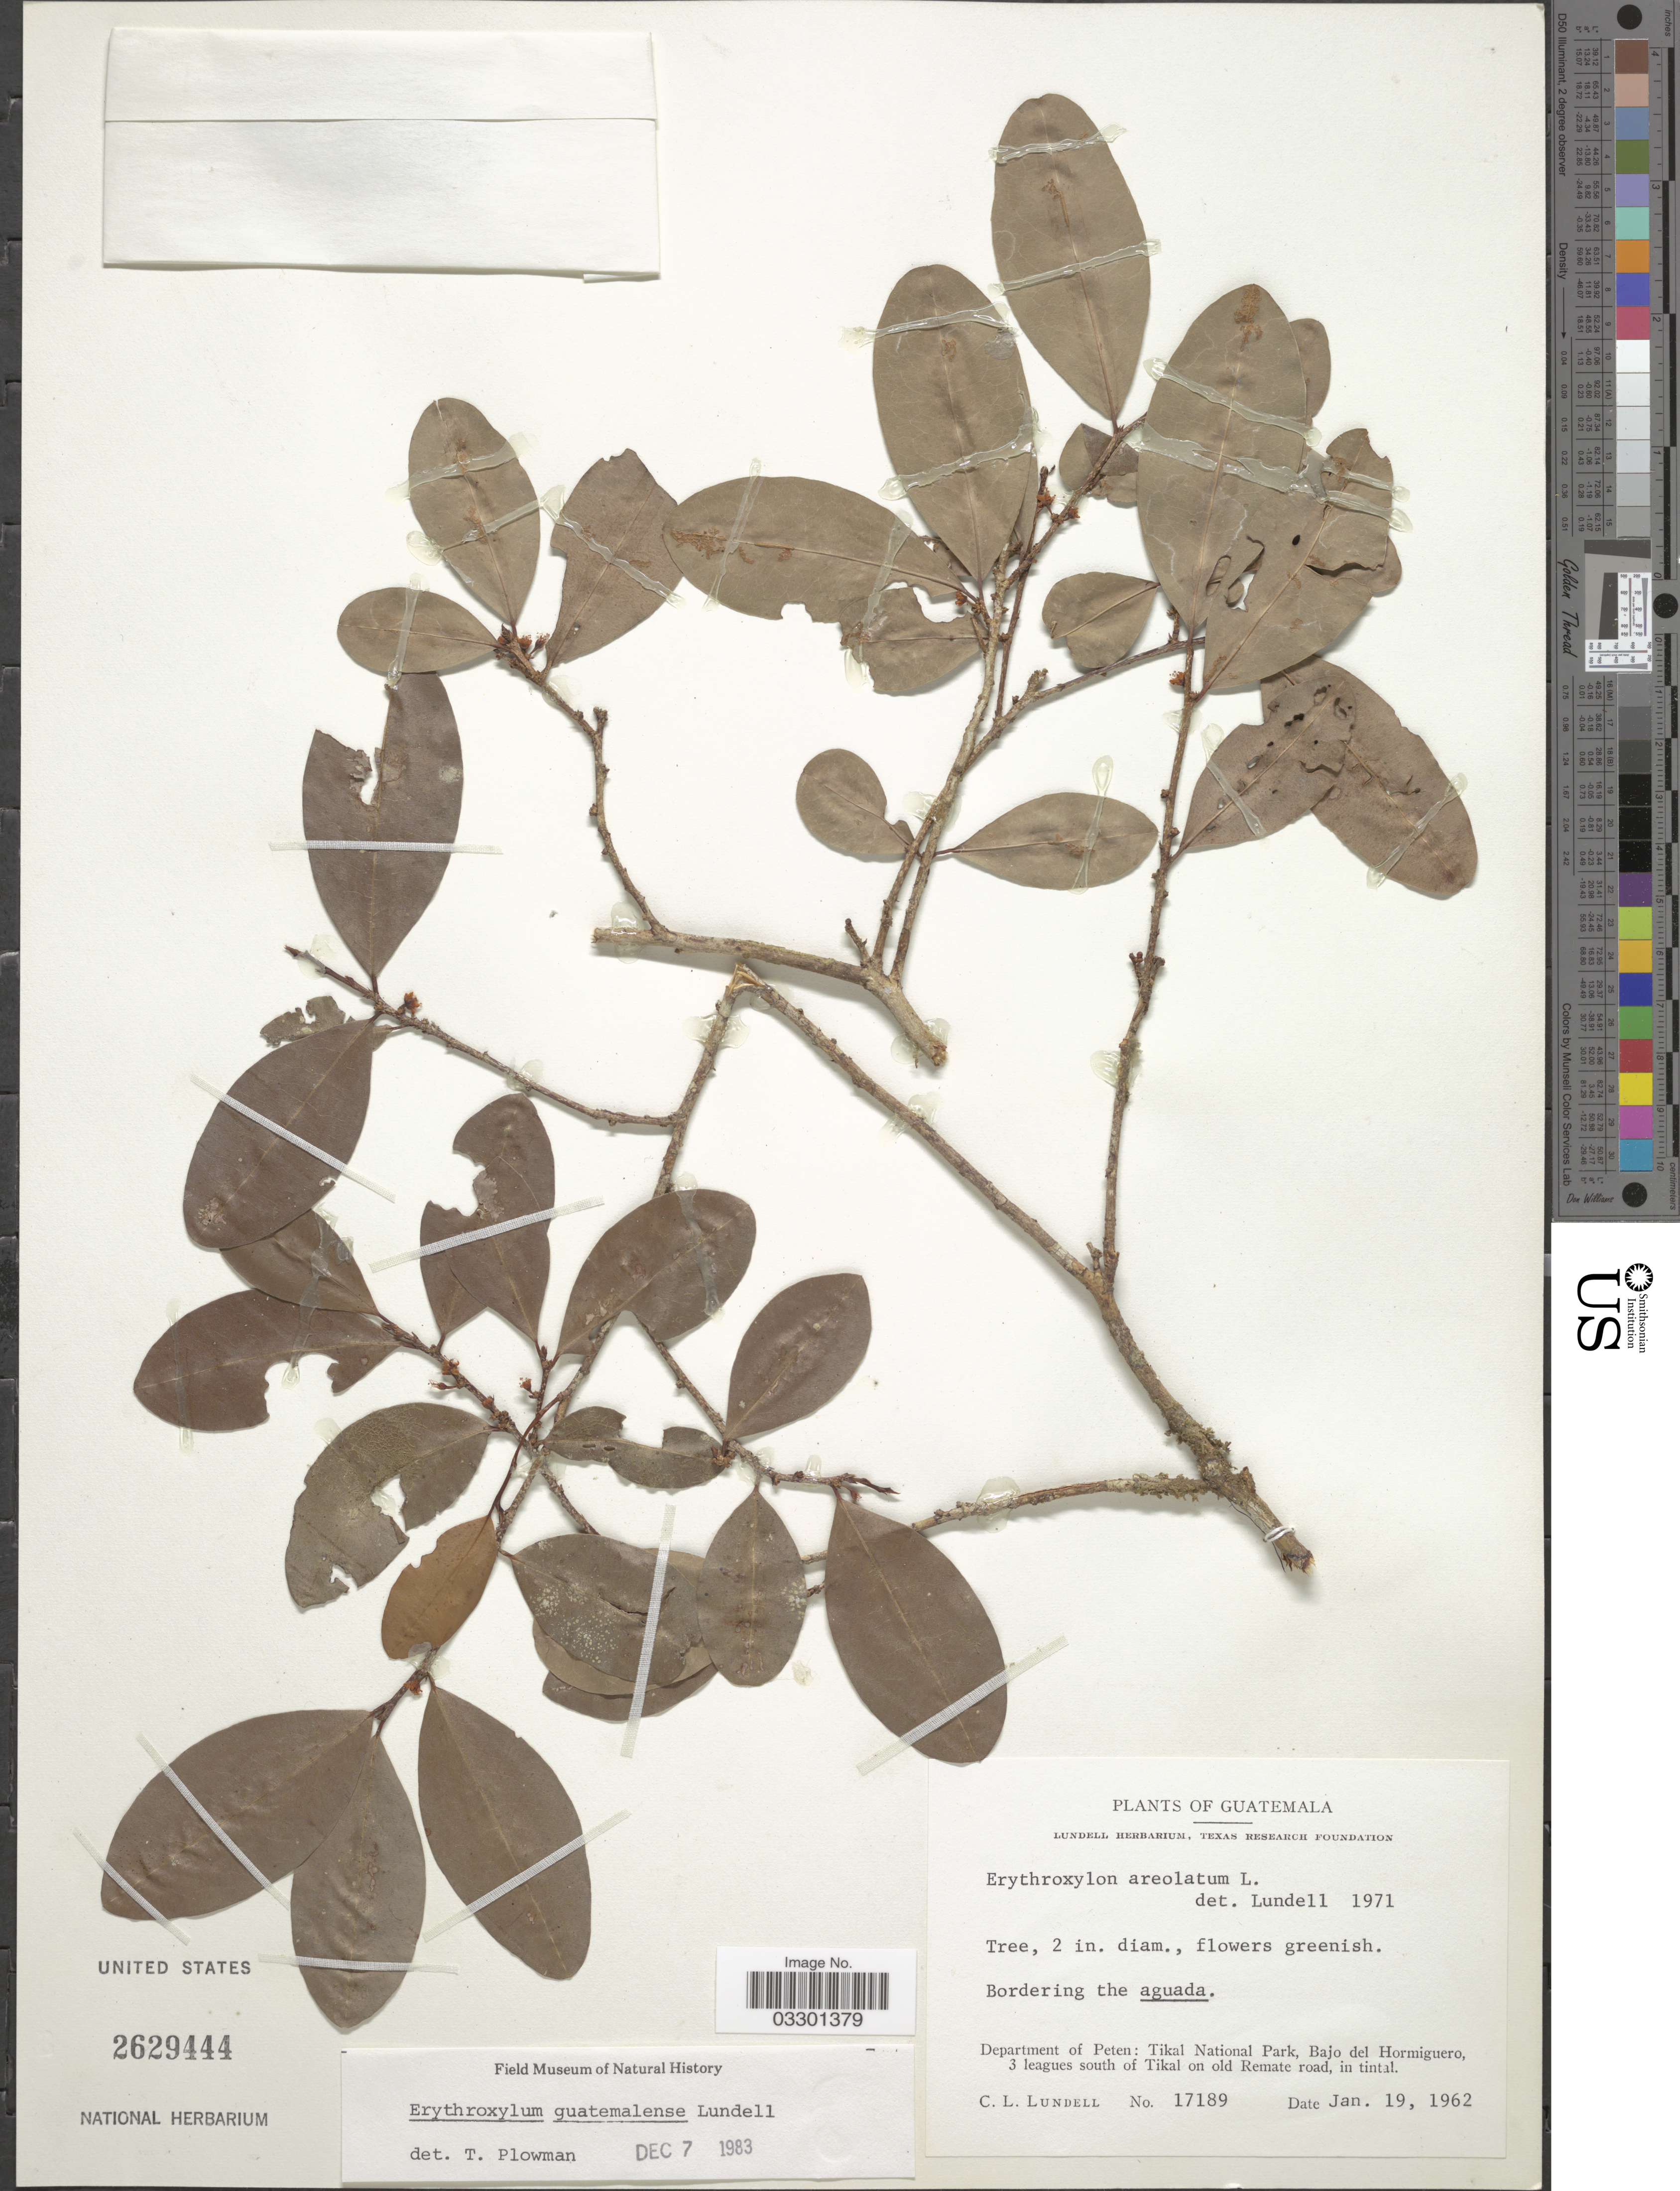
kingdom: Plantae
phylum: Tracheophyta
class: Magnoliopsida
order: Malpighiales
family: Erythroxylaceae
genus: Erythroxylum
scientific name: Erythroxylum guatemalense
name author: Lundell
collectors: C. L. Lundell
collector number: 17189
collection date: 1962-01-19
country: Guatemala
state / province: El Petén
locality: Department of Peten: Tikal National Park, Bajo del Hormiguero, 3 leagues south of Tikal on old Remate road, in tintal.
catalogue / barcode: US 2629444